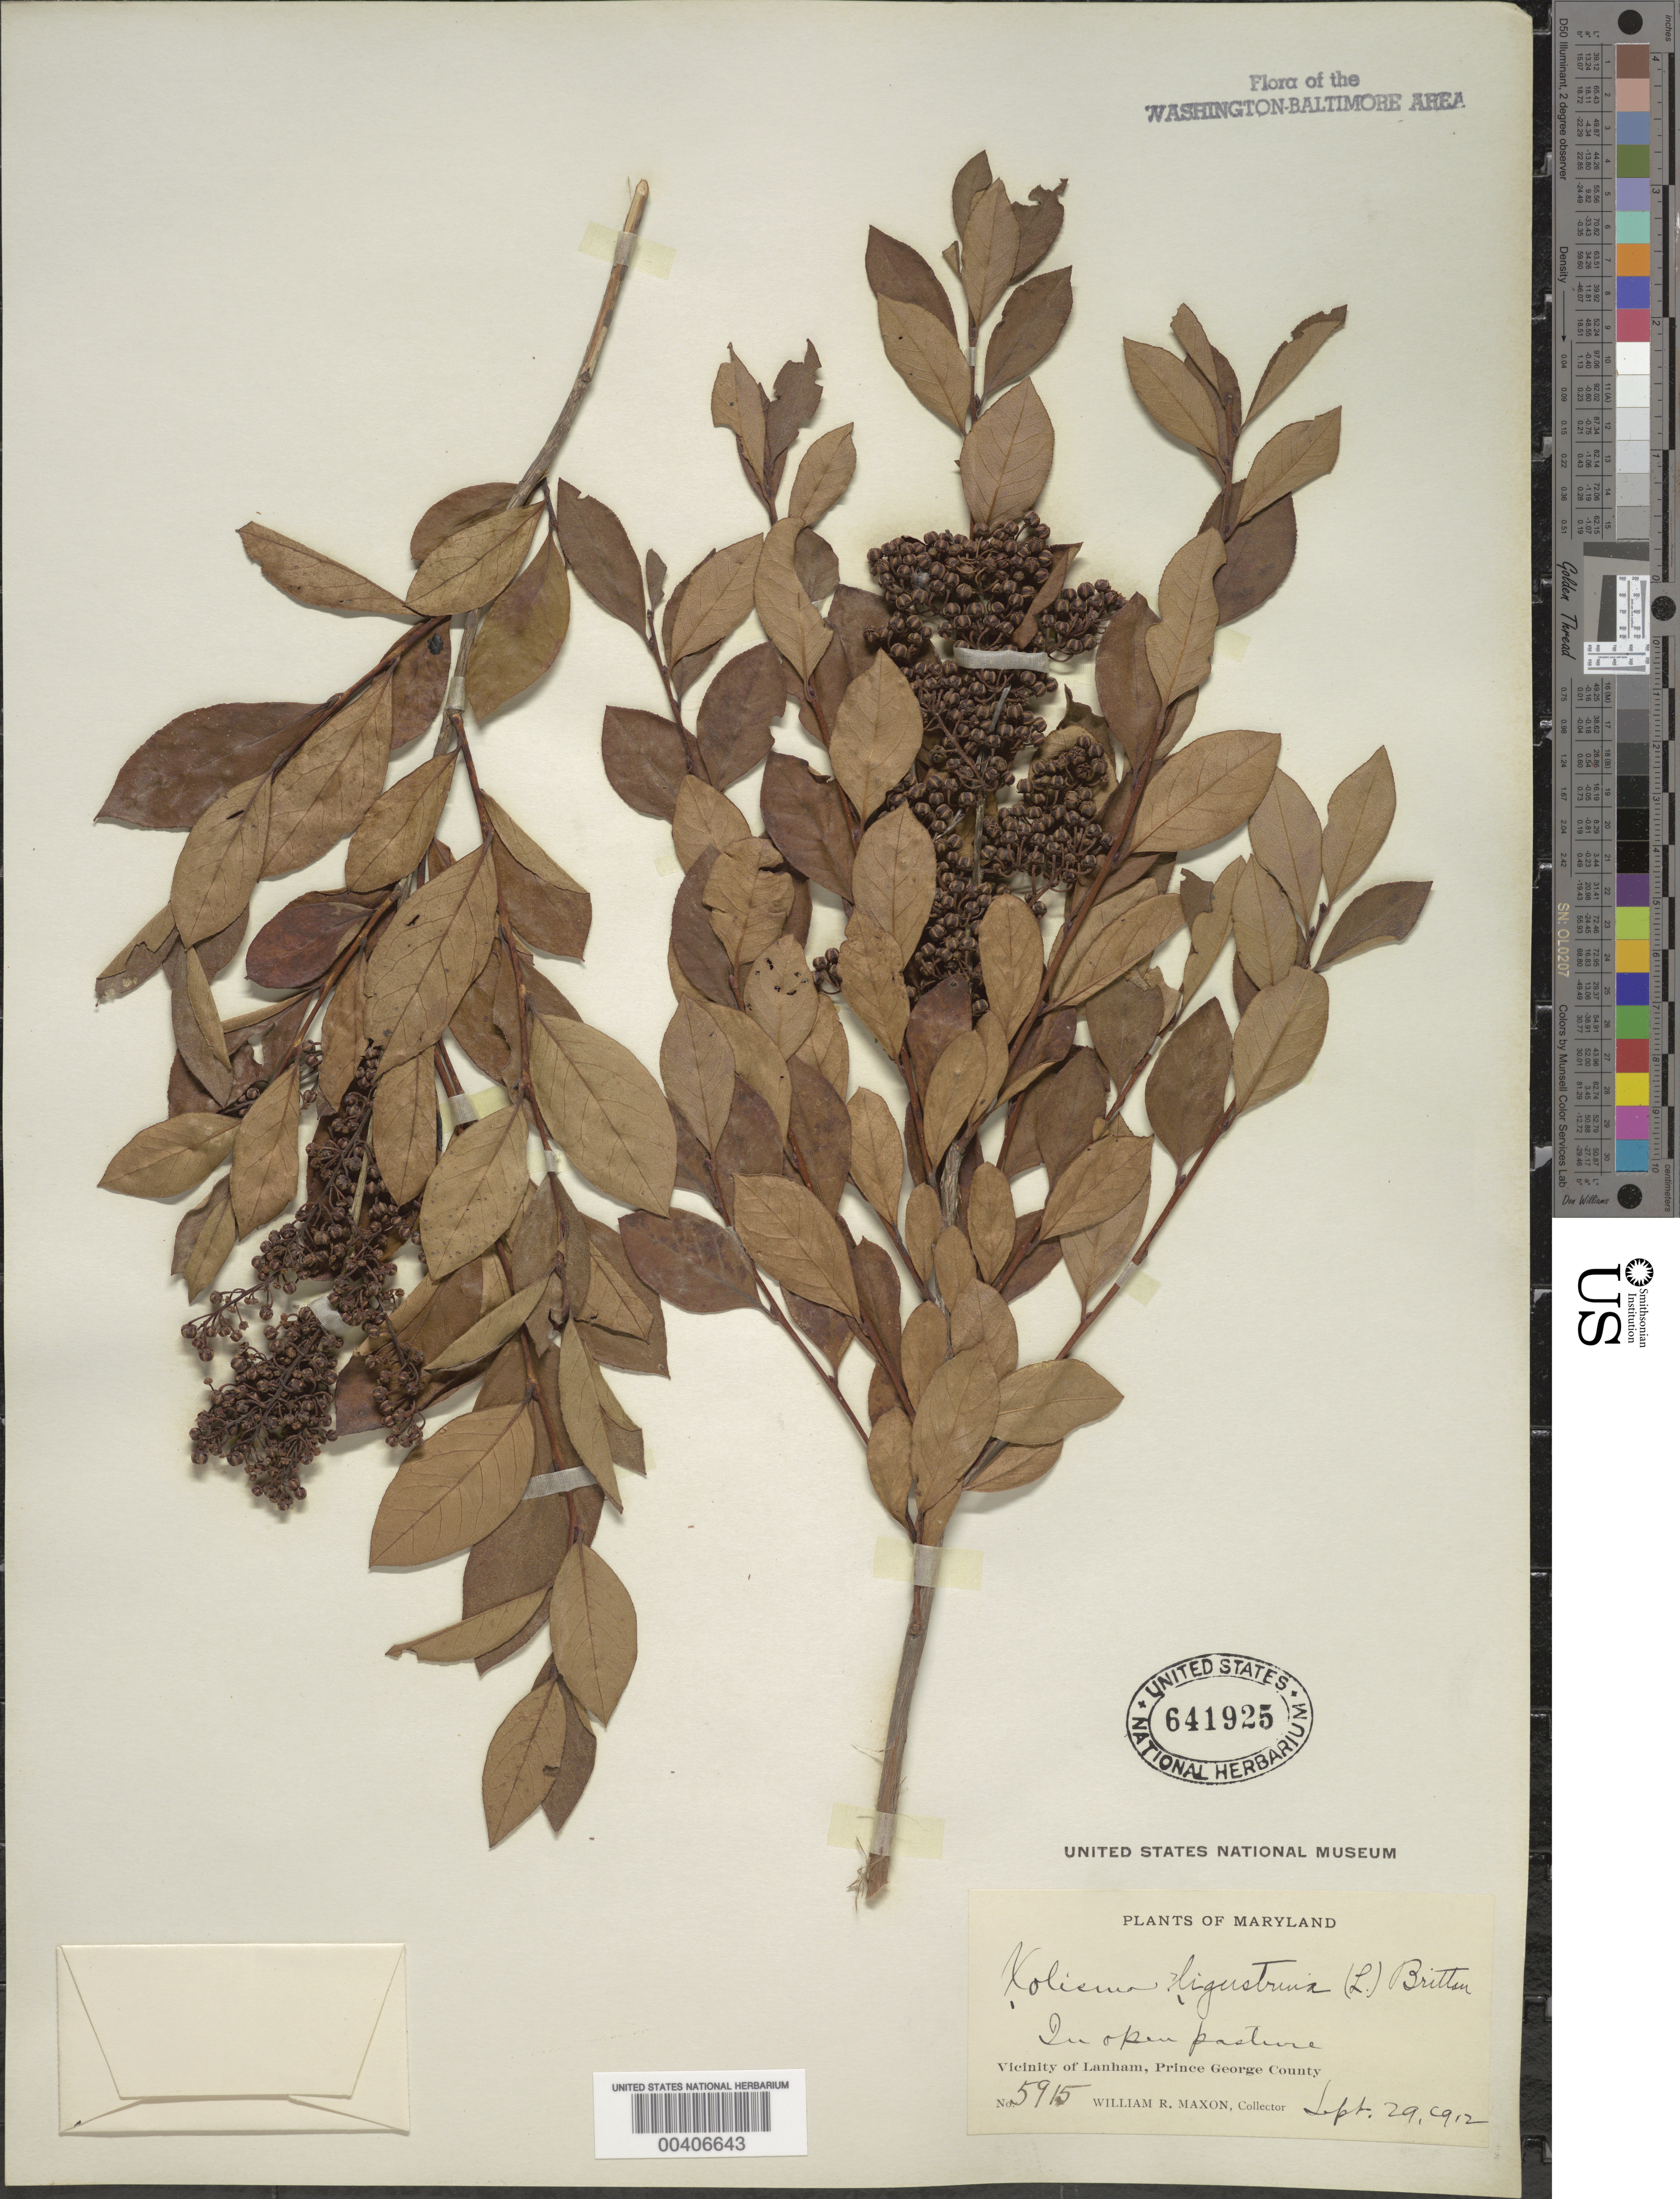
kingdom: Plantae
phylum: Tracheophyta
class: Magnoliopsida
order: Ericales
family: Ericaceae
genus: Lyonia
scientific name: Lyonia ligustrina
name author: (L.) DC.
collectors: W. R. Maxon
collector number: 5915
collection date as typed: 29 Sep 1912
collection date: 1912-09-29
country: United States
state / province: Maryland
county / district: Prince George's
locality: Lanham vicinity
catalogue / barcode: US 641925